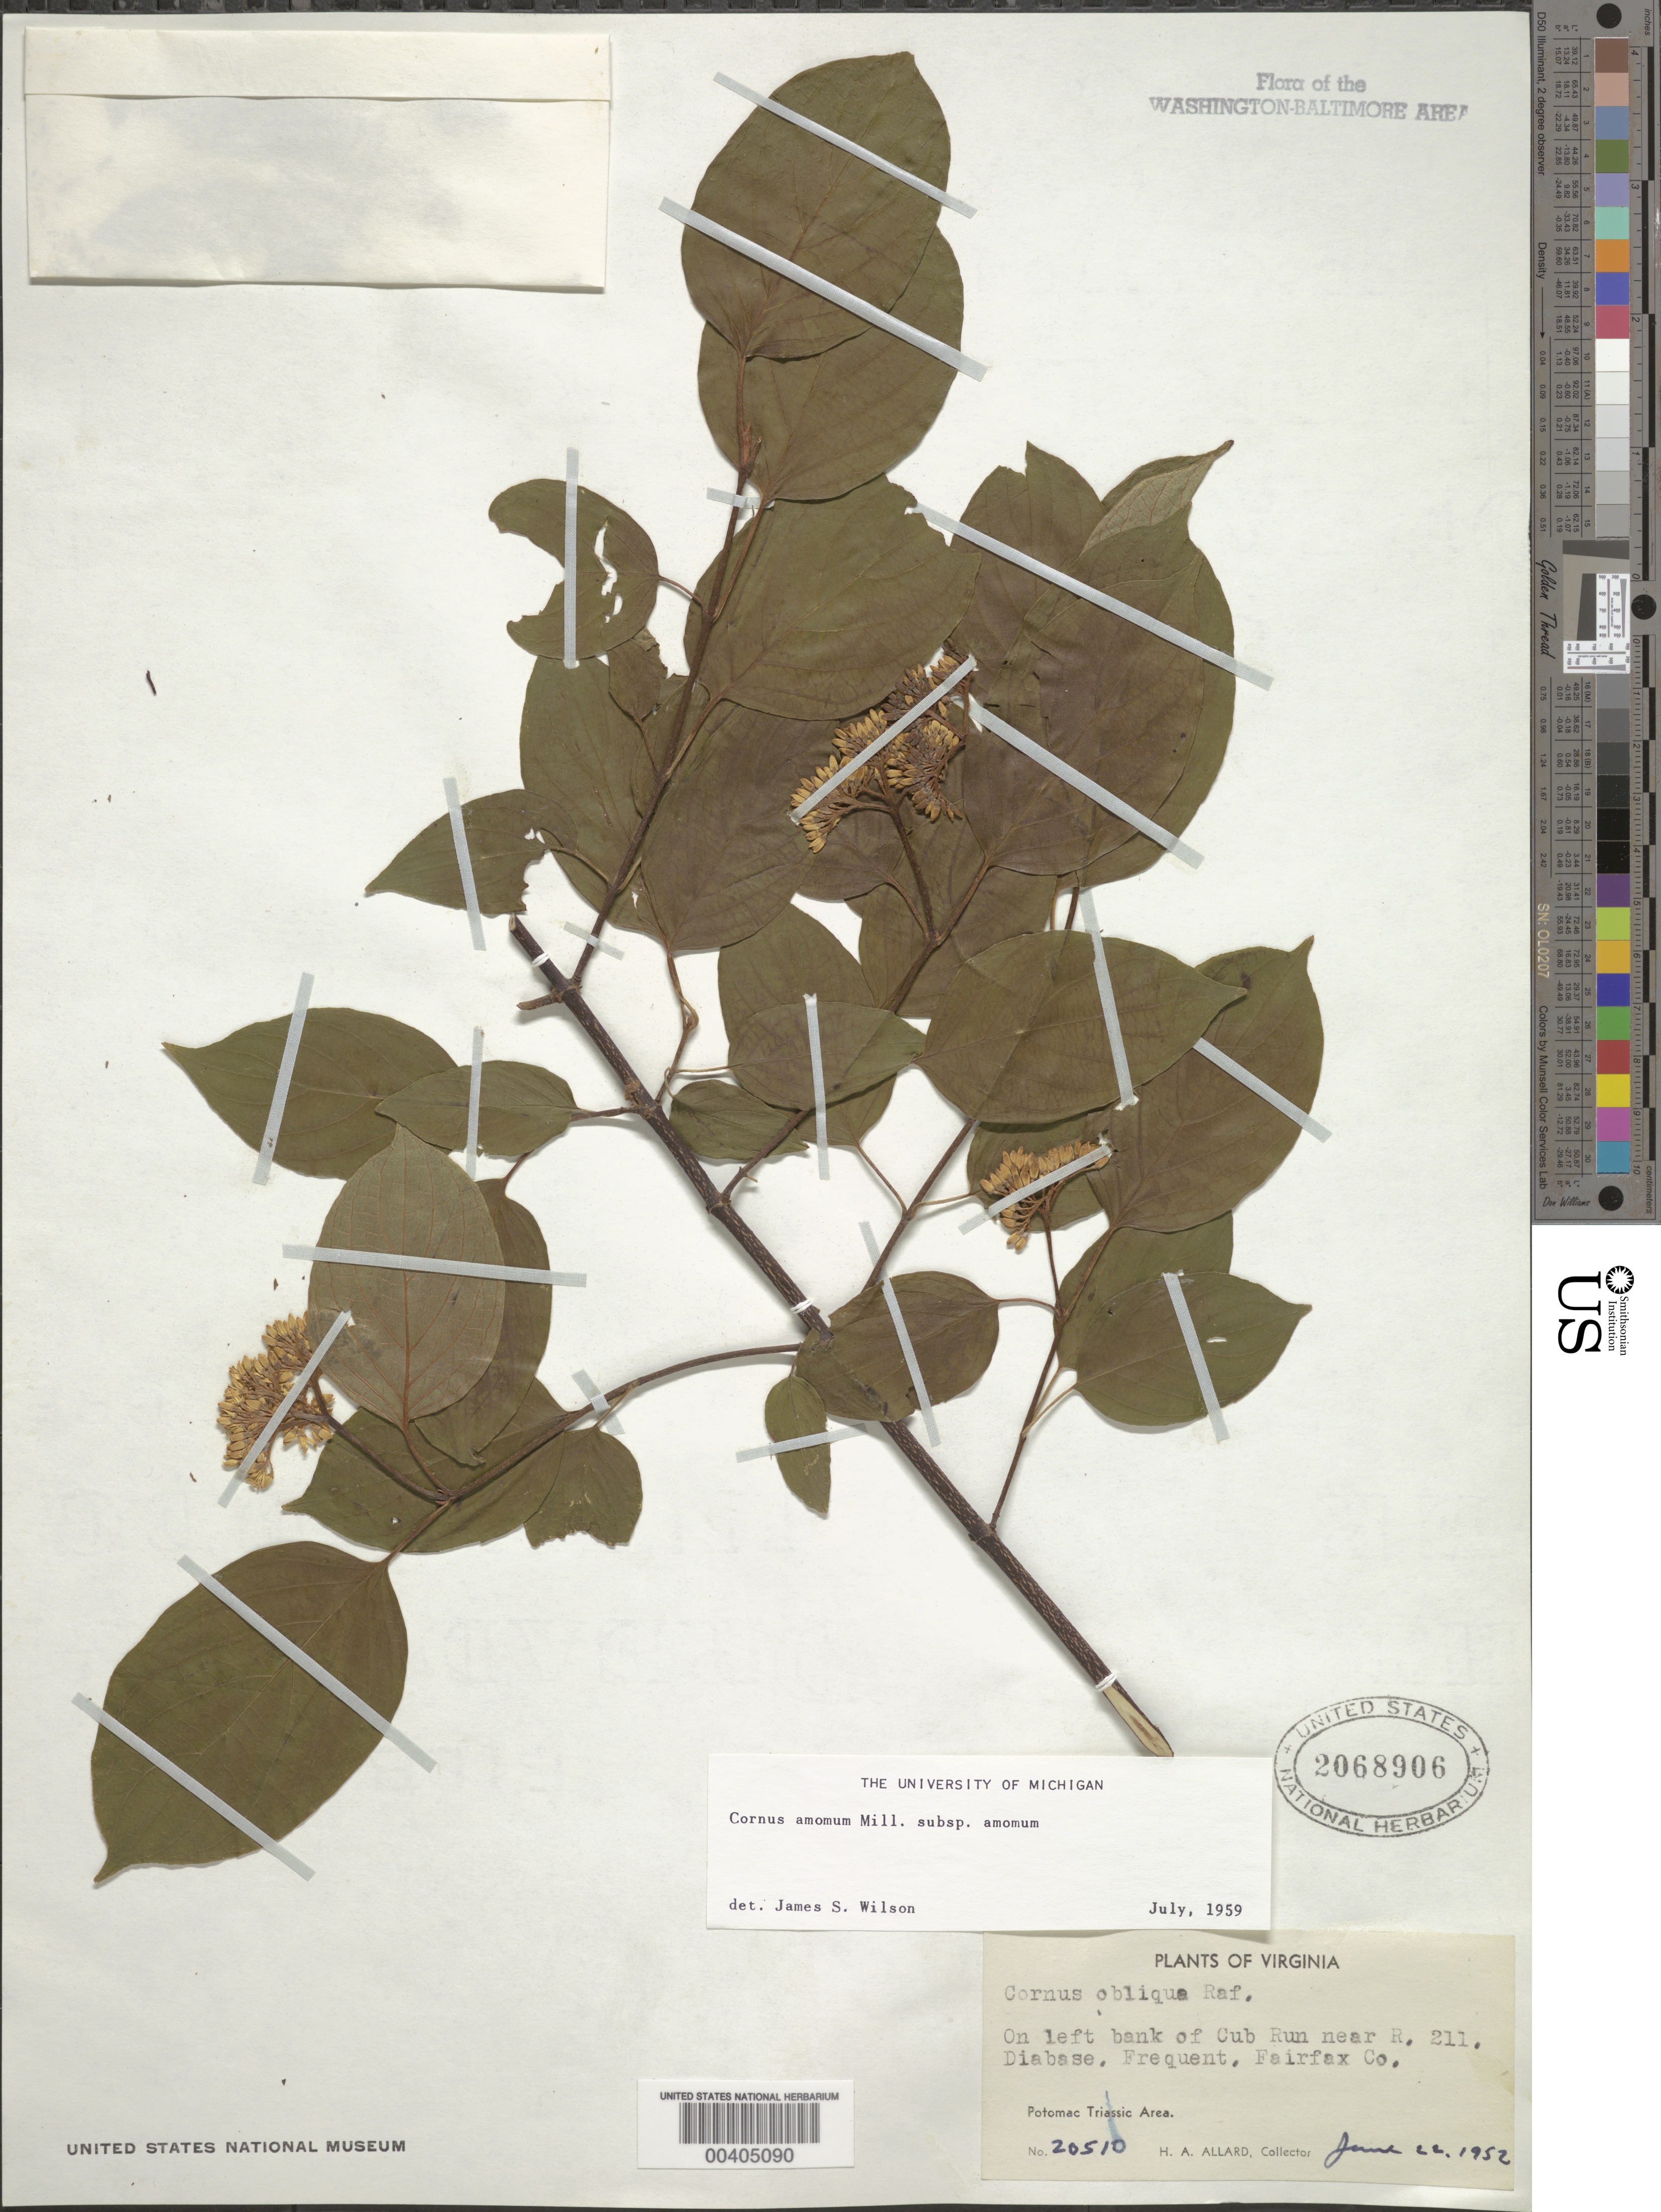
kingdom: Plantae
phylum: Tracheophyta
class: Magnoliopsida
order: Cornales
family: Cornaceae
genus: Cornus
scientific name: Cornus amomum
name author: Mill.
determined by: Wilson, J. S., (MICH), University of Michigan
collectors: H. A. Allard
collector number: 20510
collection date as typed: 22 Jun 1952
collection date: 1952-06-22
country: United States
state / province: Virginia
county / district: Fairfax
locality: Cub Run near R. 211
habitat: Left bank, diabase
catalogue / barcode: US 2068906